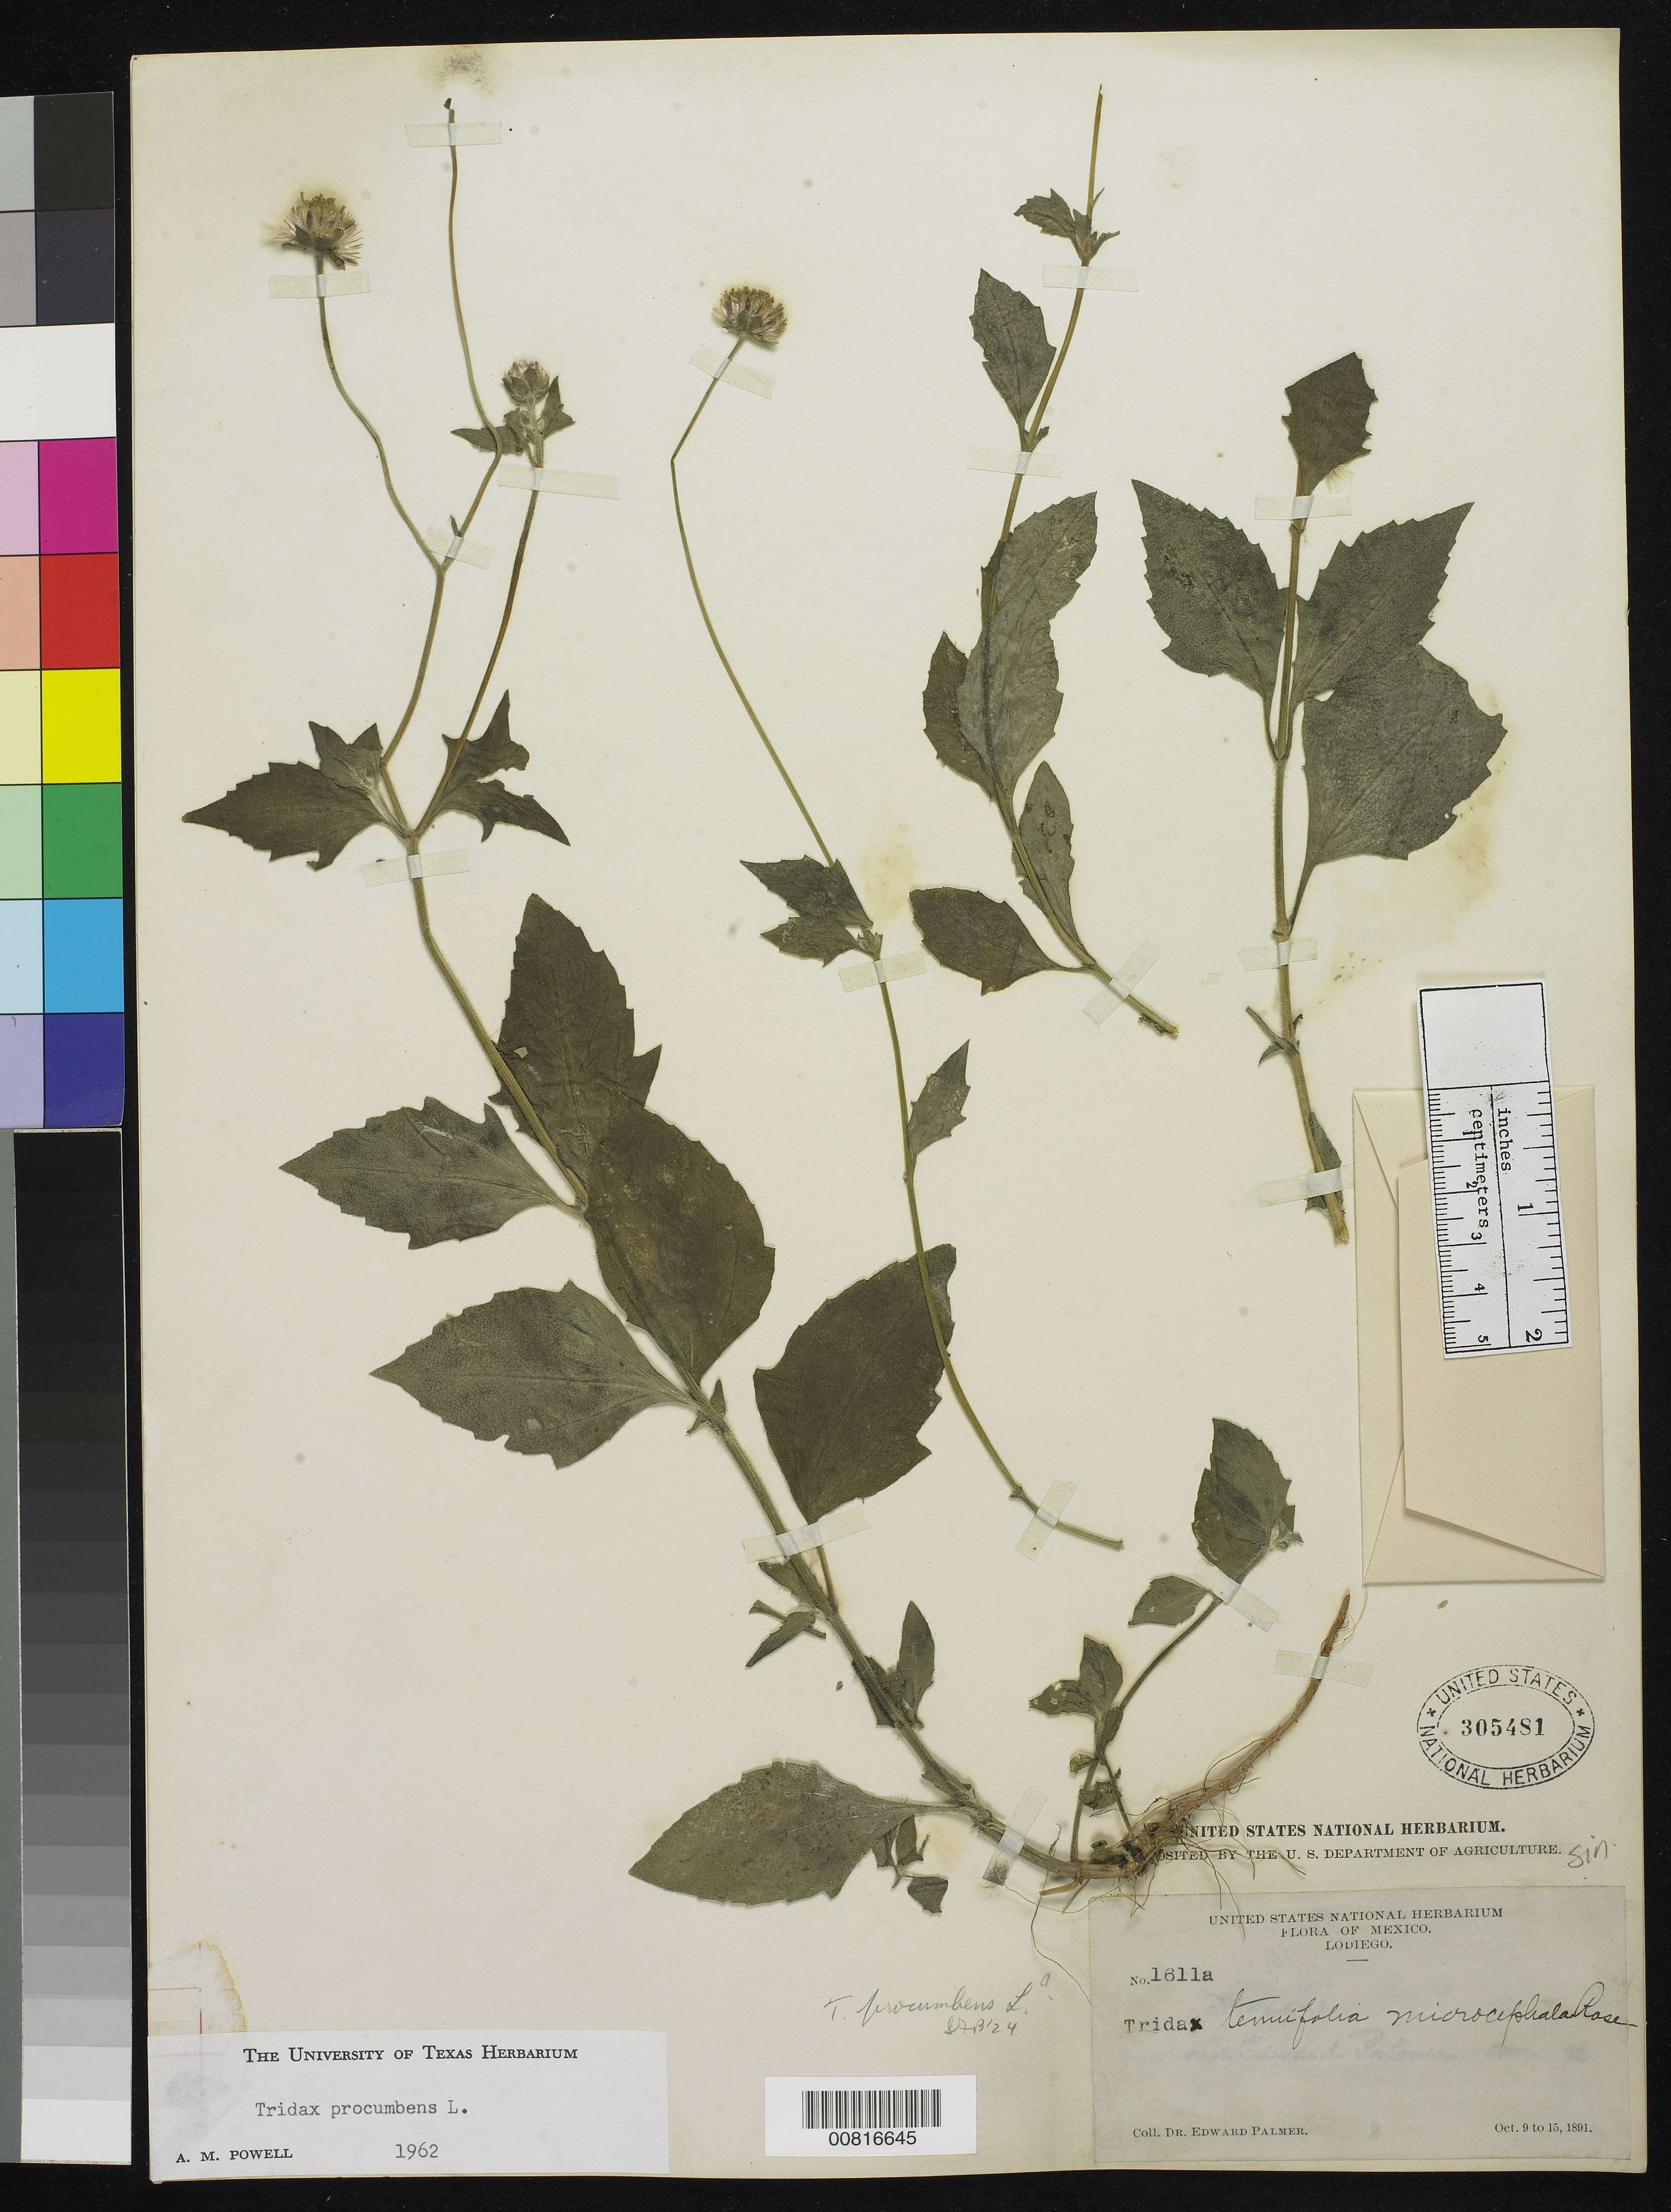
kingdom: Plantae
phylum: Tracheophyta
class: Magnoliopsida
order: Asterales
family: Asteraceae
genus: Tridax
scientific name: Tridax procumbens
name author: L.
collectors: E. Palmer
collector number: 1611a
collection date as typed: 09 Oct 1891 to 15 Oct 1891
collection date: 1891-10-09/1891-10-15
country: Mexico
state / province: Sinaloa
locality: Lodiego, Sinaloa.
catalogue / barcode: US 305481